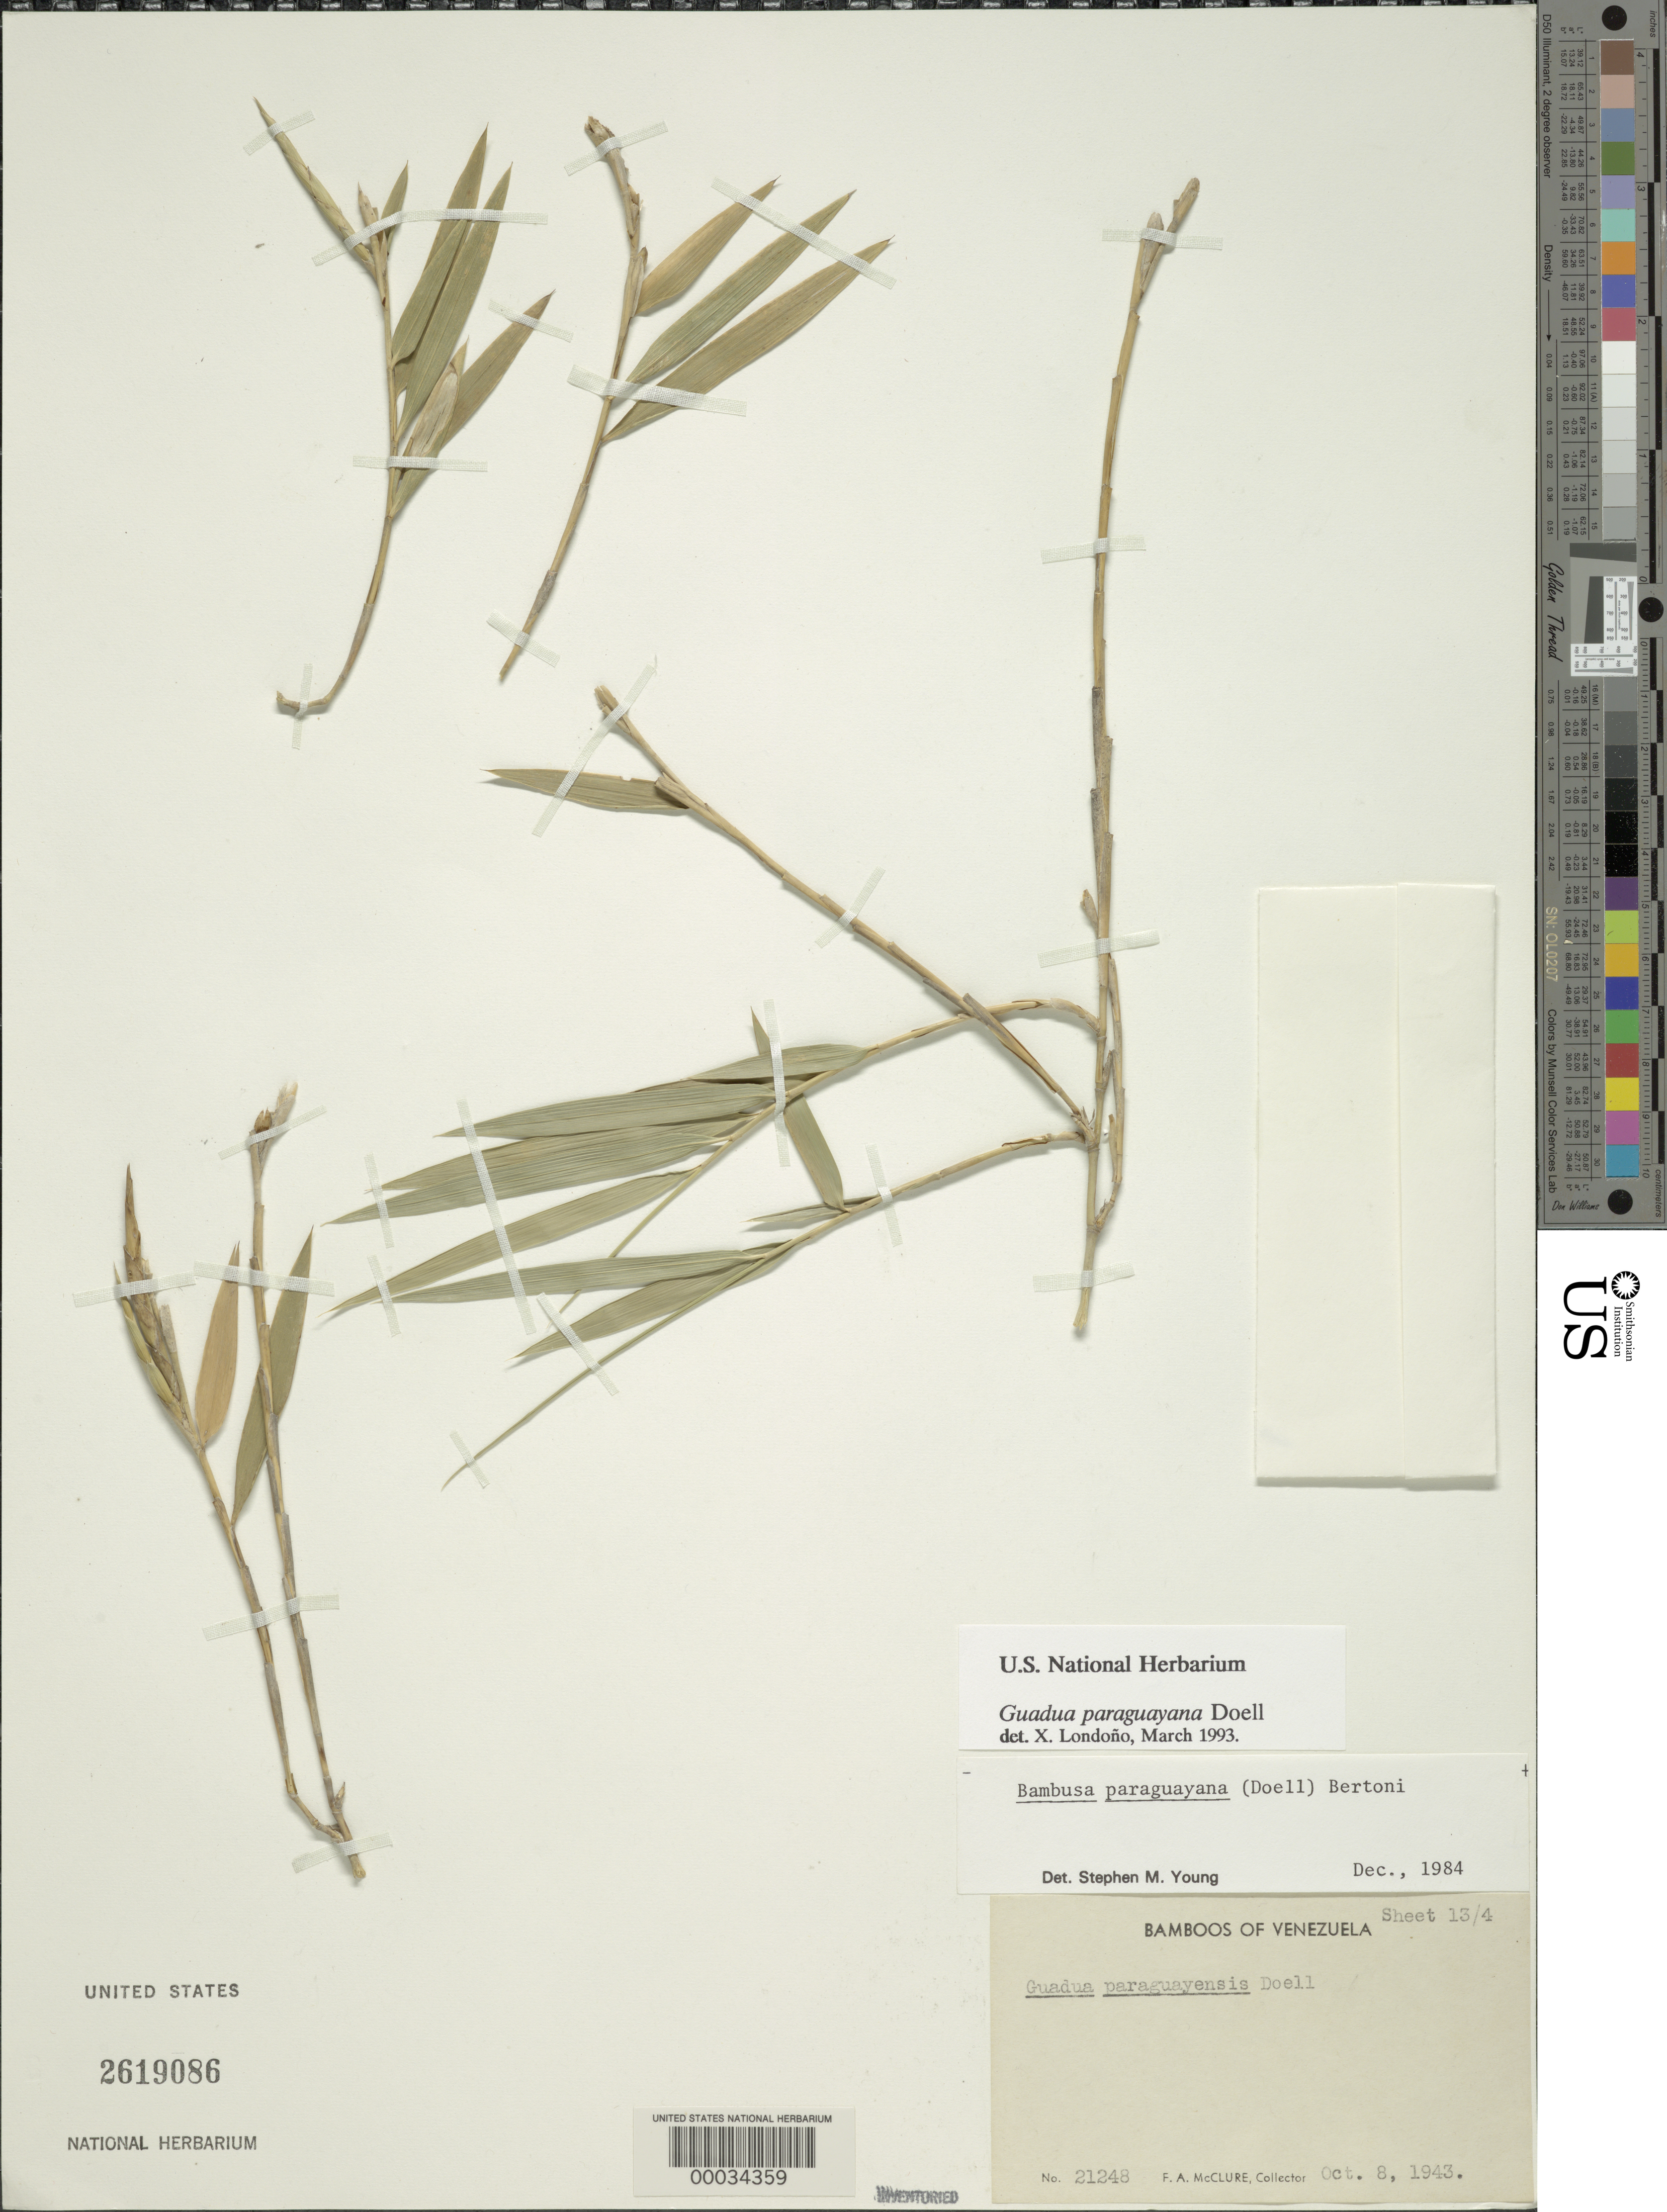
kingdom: Plantae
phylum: Tracheophyta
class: Liliopsida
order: Poales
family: Poaceae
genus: Guadua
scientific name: Guadua paraguayana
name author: Döll in Mart.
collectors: F. A. McClure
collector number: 21248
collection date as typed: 08 Oct 1943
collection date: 1943-10-08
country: Venezuela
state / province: Distrito Federal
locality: Piedra rajada, ciudad bolivar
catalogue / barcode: US 2619086